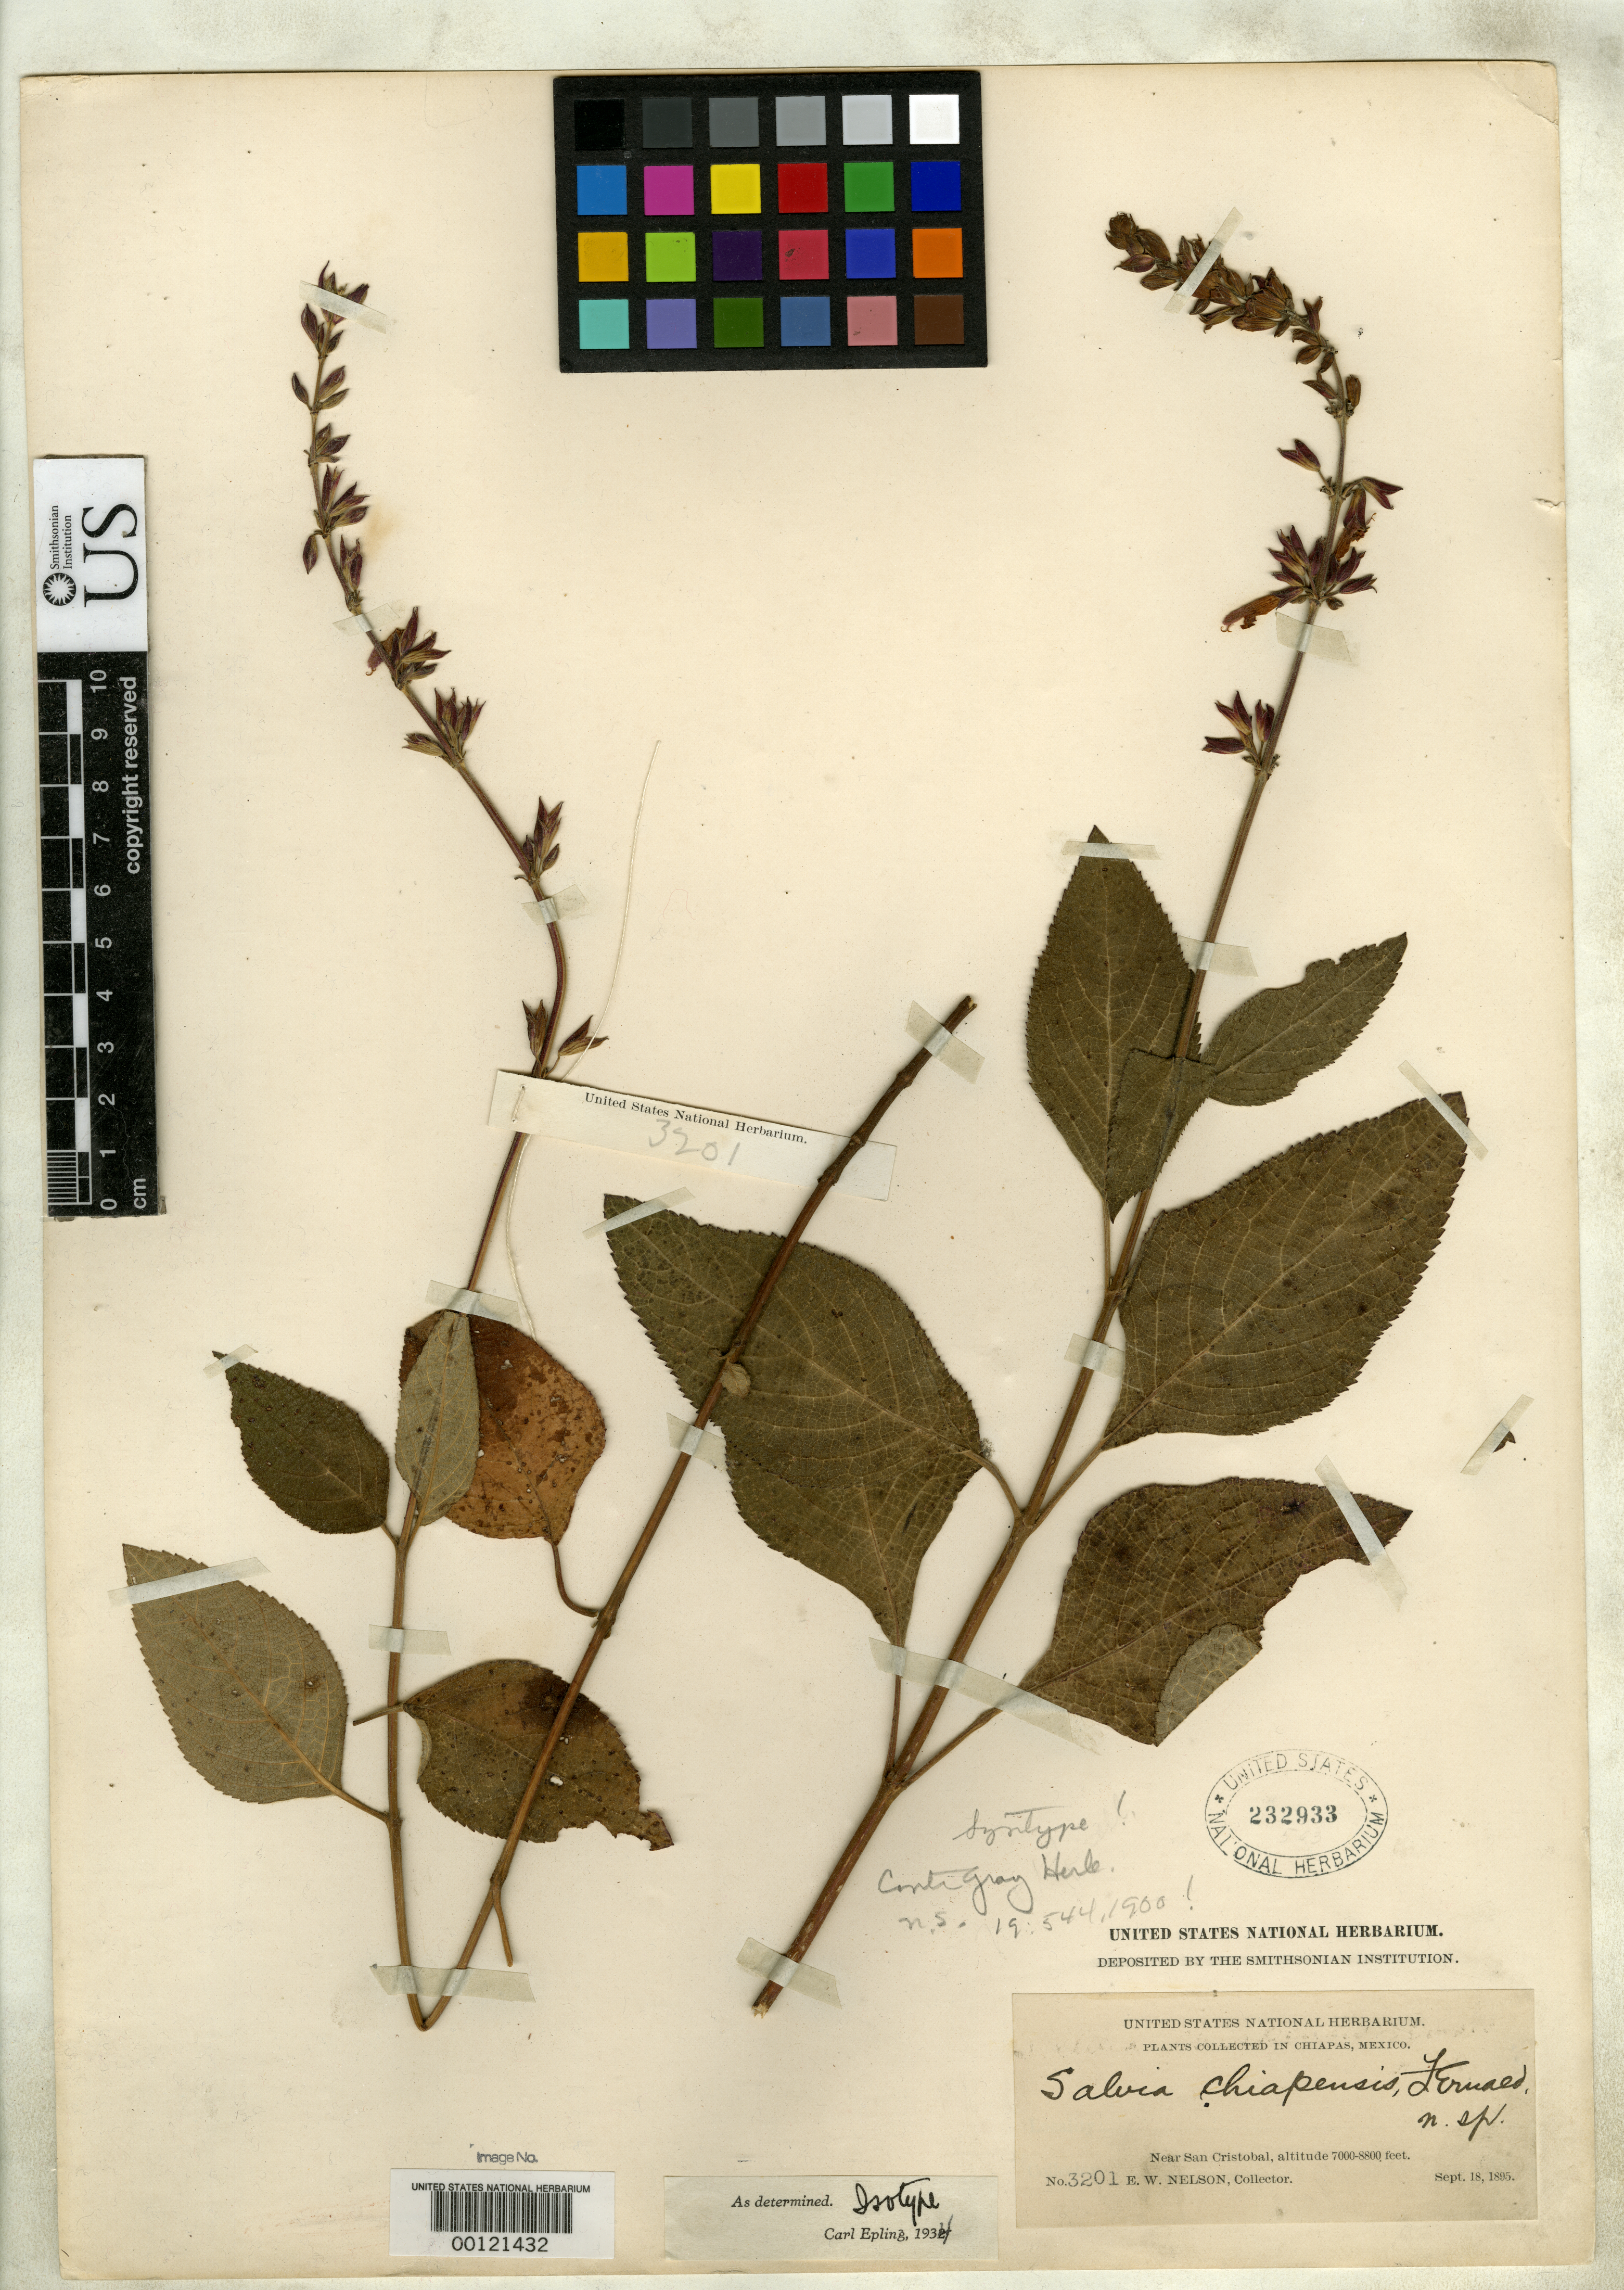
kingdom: Plantae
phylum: Tracheophyta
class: Magnoliopsida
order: Lamiales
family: Lamiaceae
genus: Salvia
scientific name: Salvia chiapensis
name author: Fernald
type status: Isolectotype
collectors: E. W. Nelson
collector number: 3201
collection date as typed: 18 Sep 1895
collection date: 1895-09-18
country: Mexico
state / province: Chiapas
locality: San Cristobal de las Casas.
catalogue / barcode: US 232933